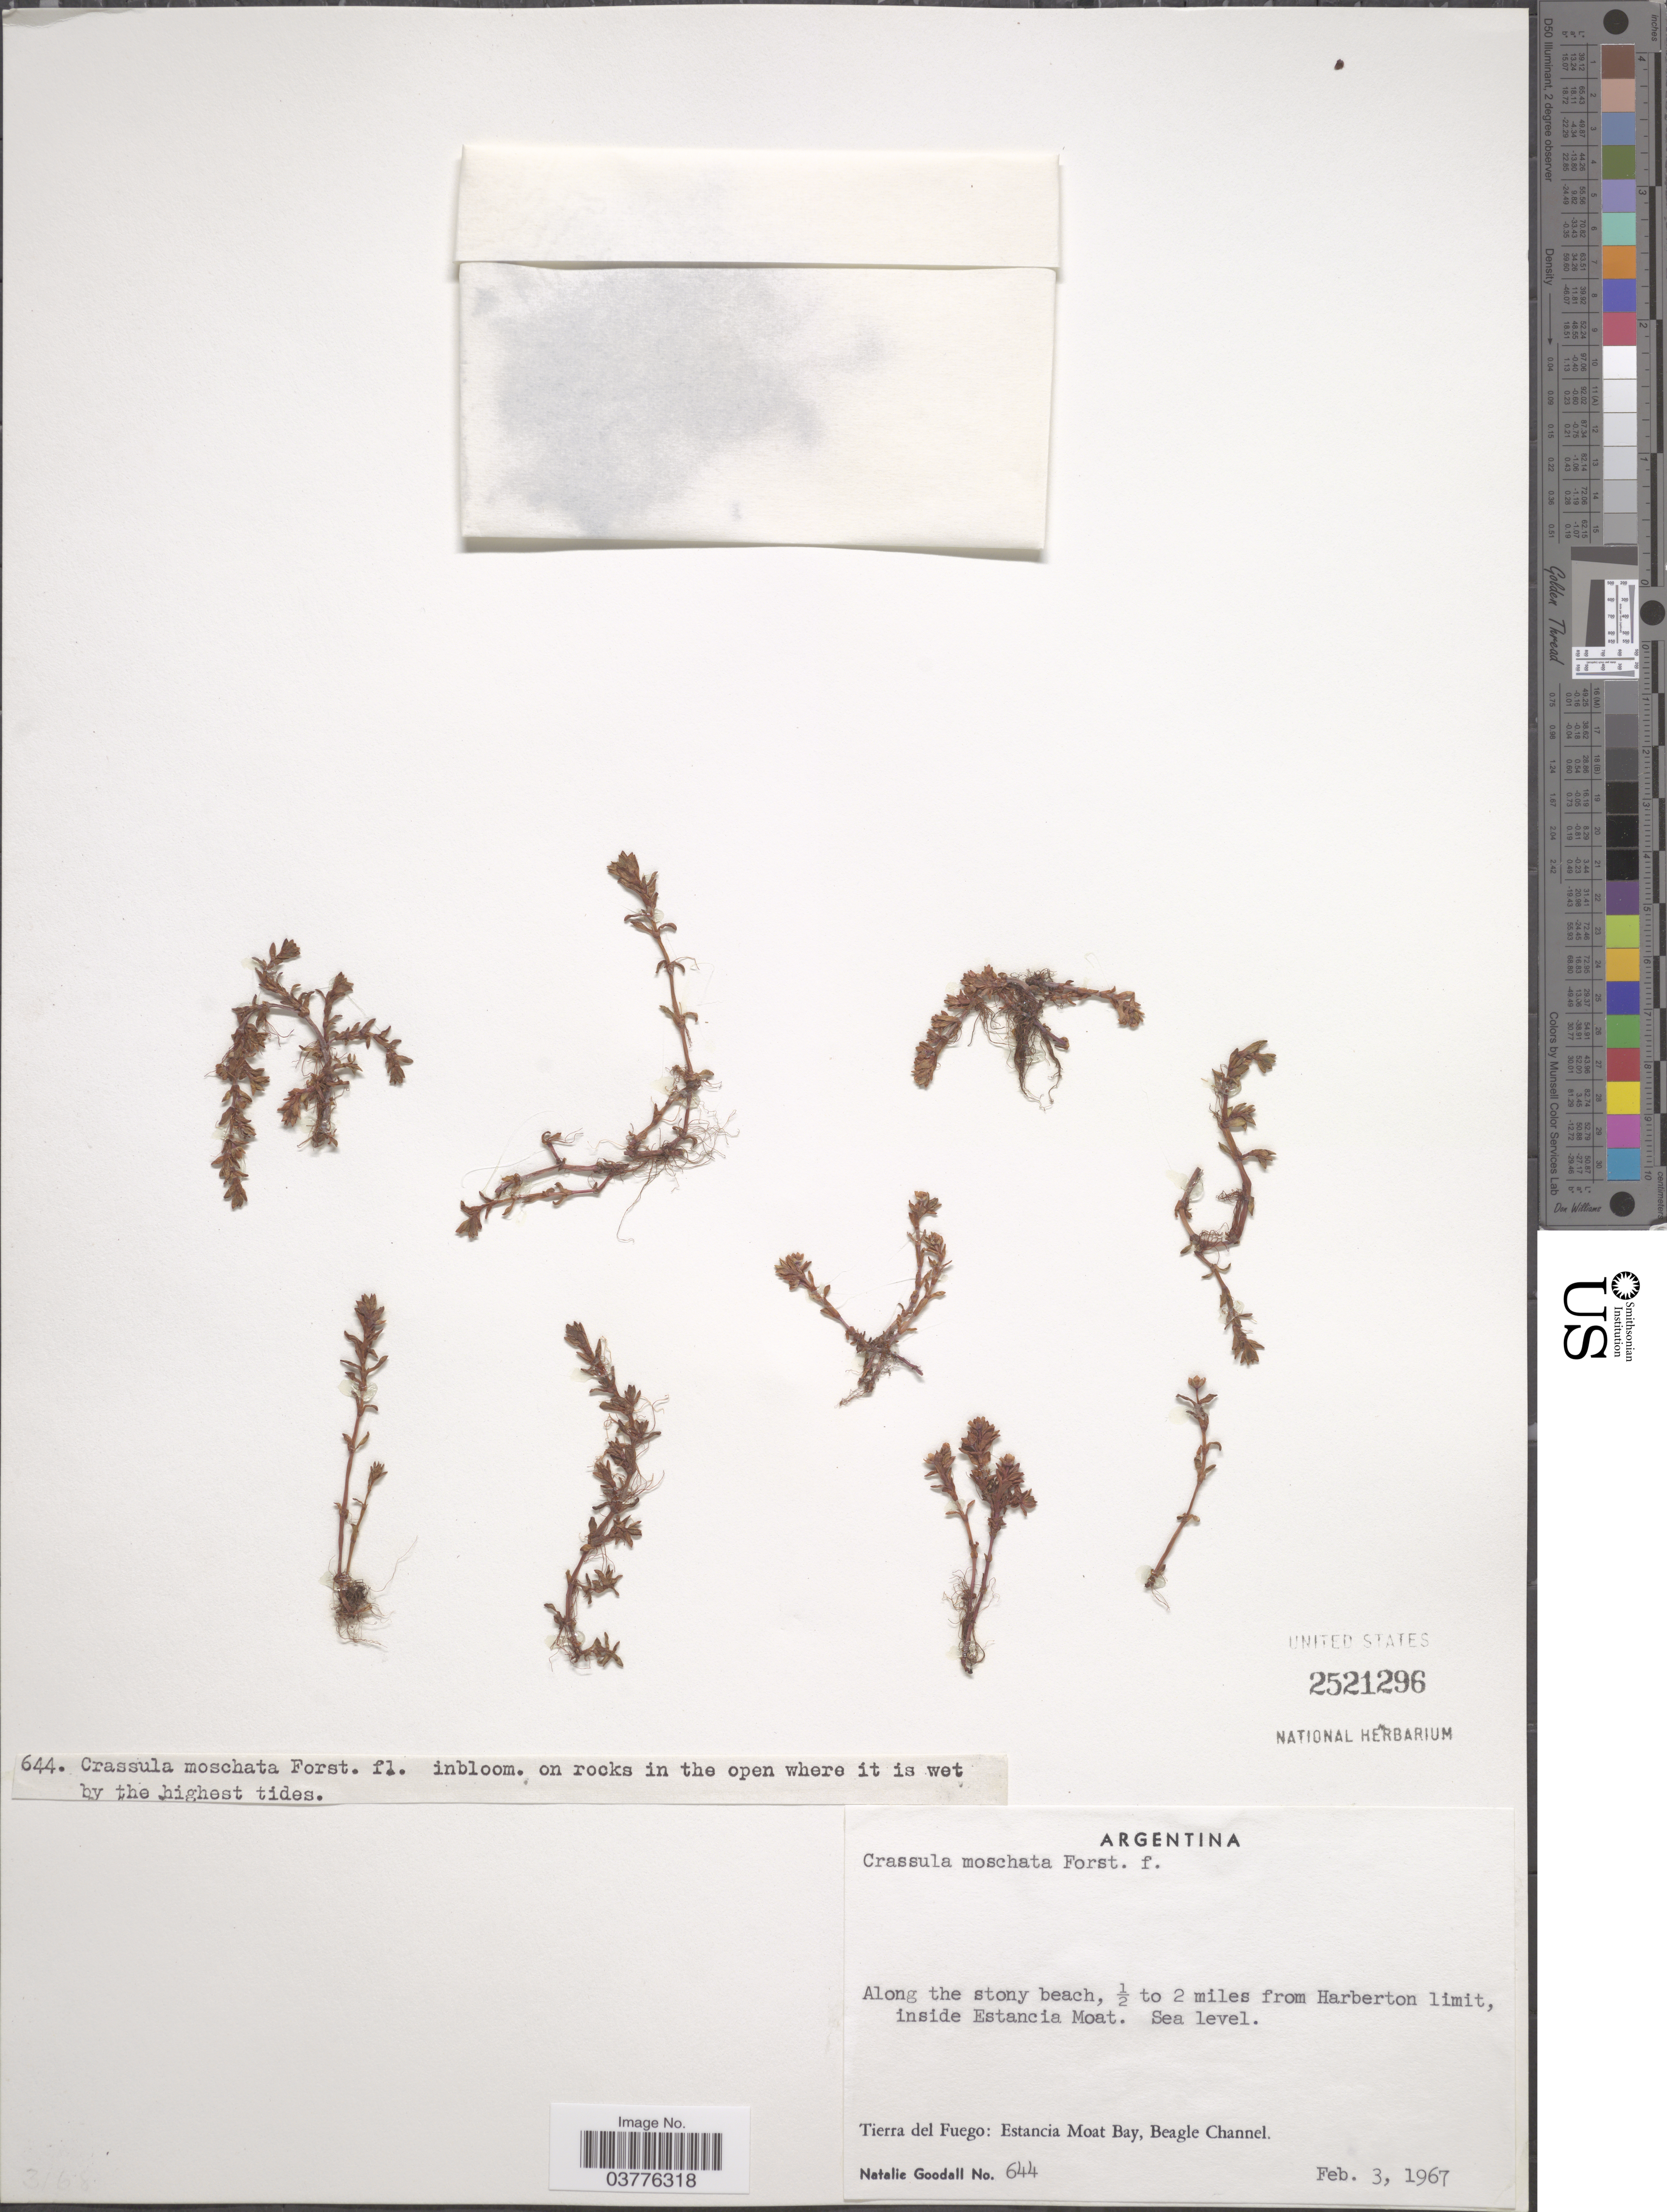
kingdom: Plantae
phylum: Tracheophyta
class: Magnoliopsida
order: Saxifragales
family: Crassulaceae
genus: Crassula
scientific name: Crassula moschata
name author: G. Forst.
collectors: N. Goodall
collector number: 644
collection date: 1967-02-03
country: Argentina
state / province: Tierra del Fuego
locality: Along the stony beach, ½ to 2 miles from Harberton limit, inside Estancia Moat. Tierra del Fuego: Estancia Moat Bay, Beagle Channel.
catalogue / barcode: US 2521296